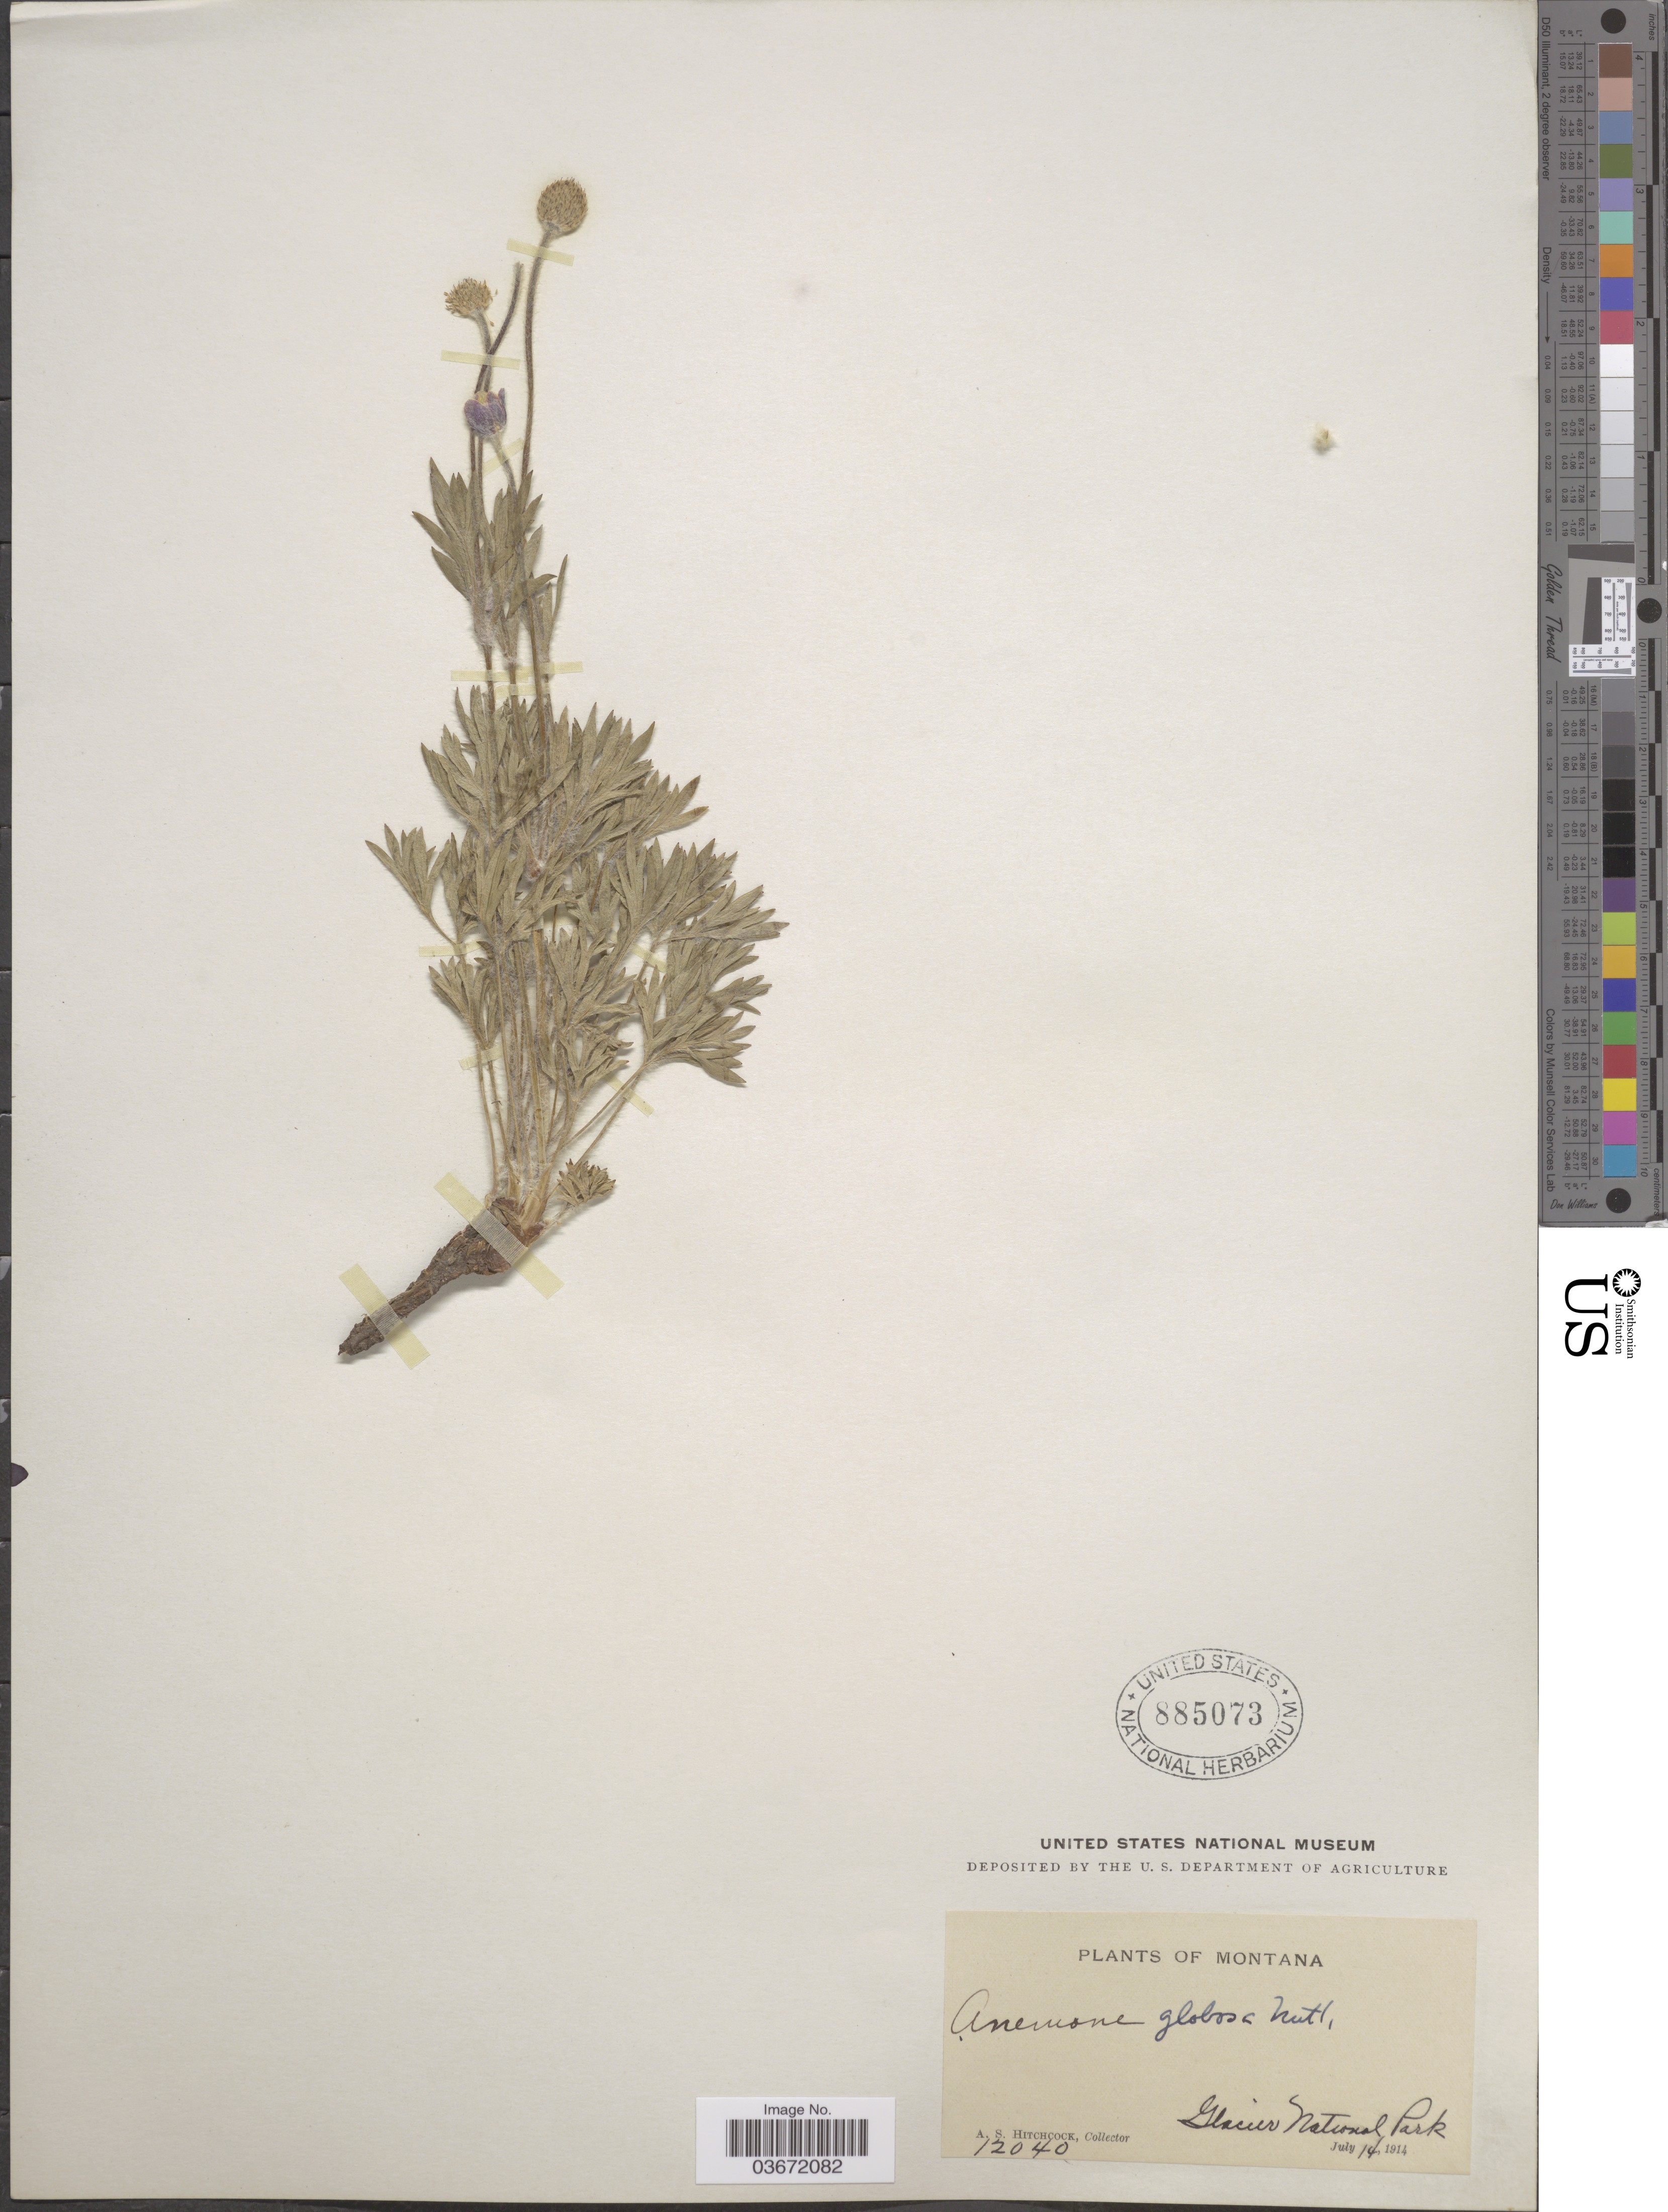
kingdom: Plantae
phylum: Tracheophyta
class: Magnoliopsida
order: Ranunculales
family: Ranunculaceae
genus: Anemone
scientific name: Anemone globosa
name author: (Torr. & A. Gray) Nutt. ex A. Heller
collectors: A. S. Hitchcock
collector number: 12040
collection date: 1914-07-14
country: United States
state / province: Montana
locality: Glacier National Park.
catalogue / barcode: US 885073